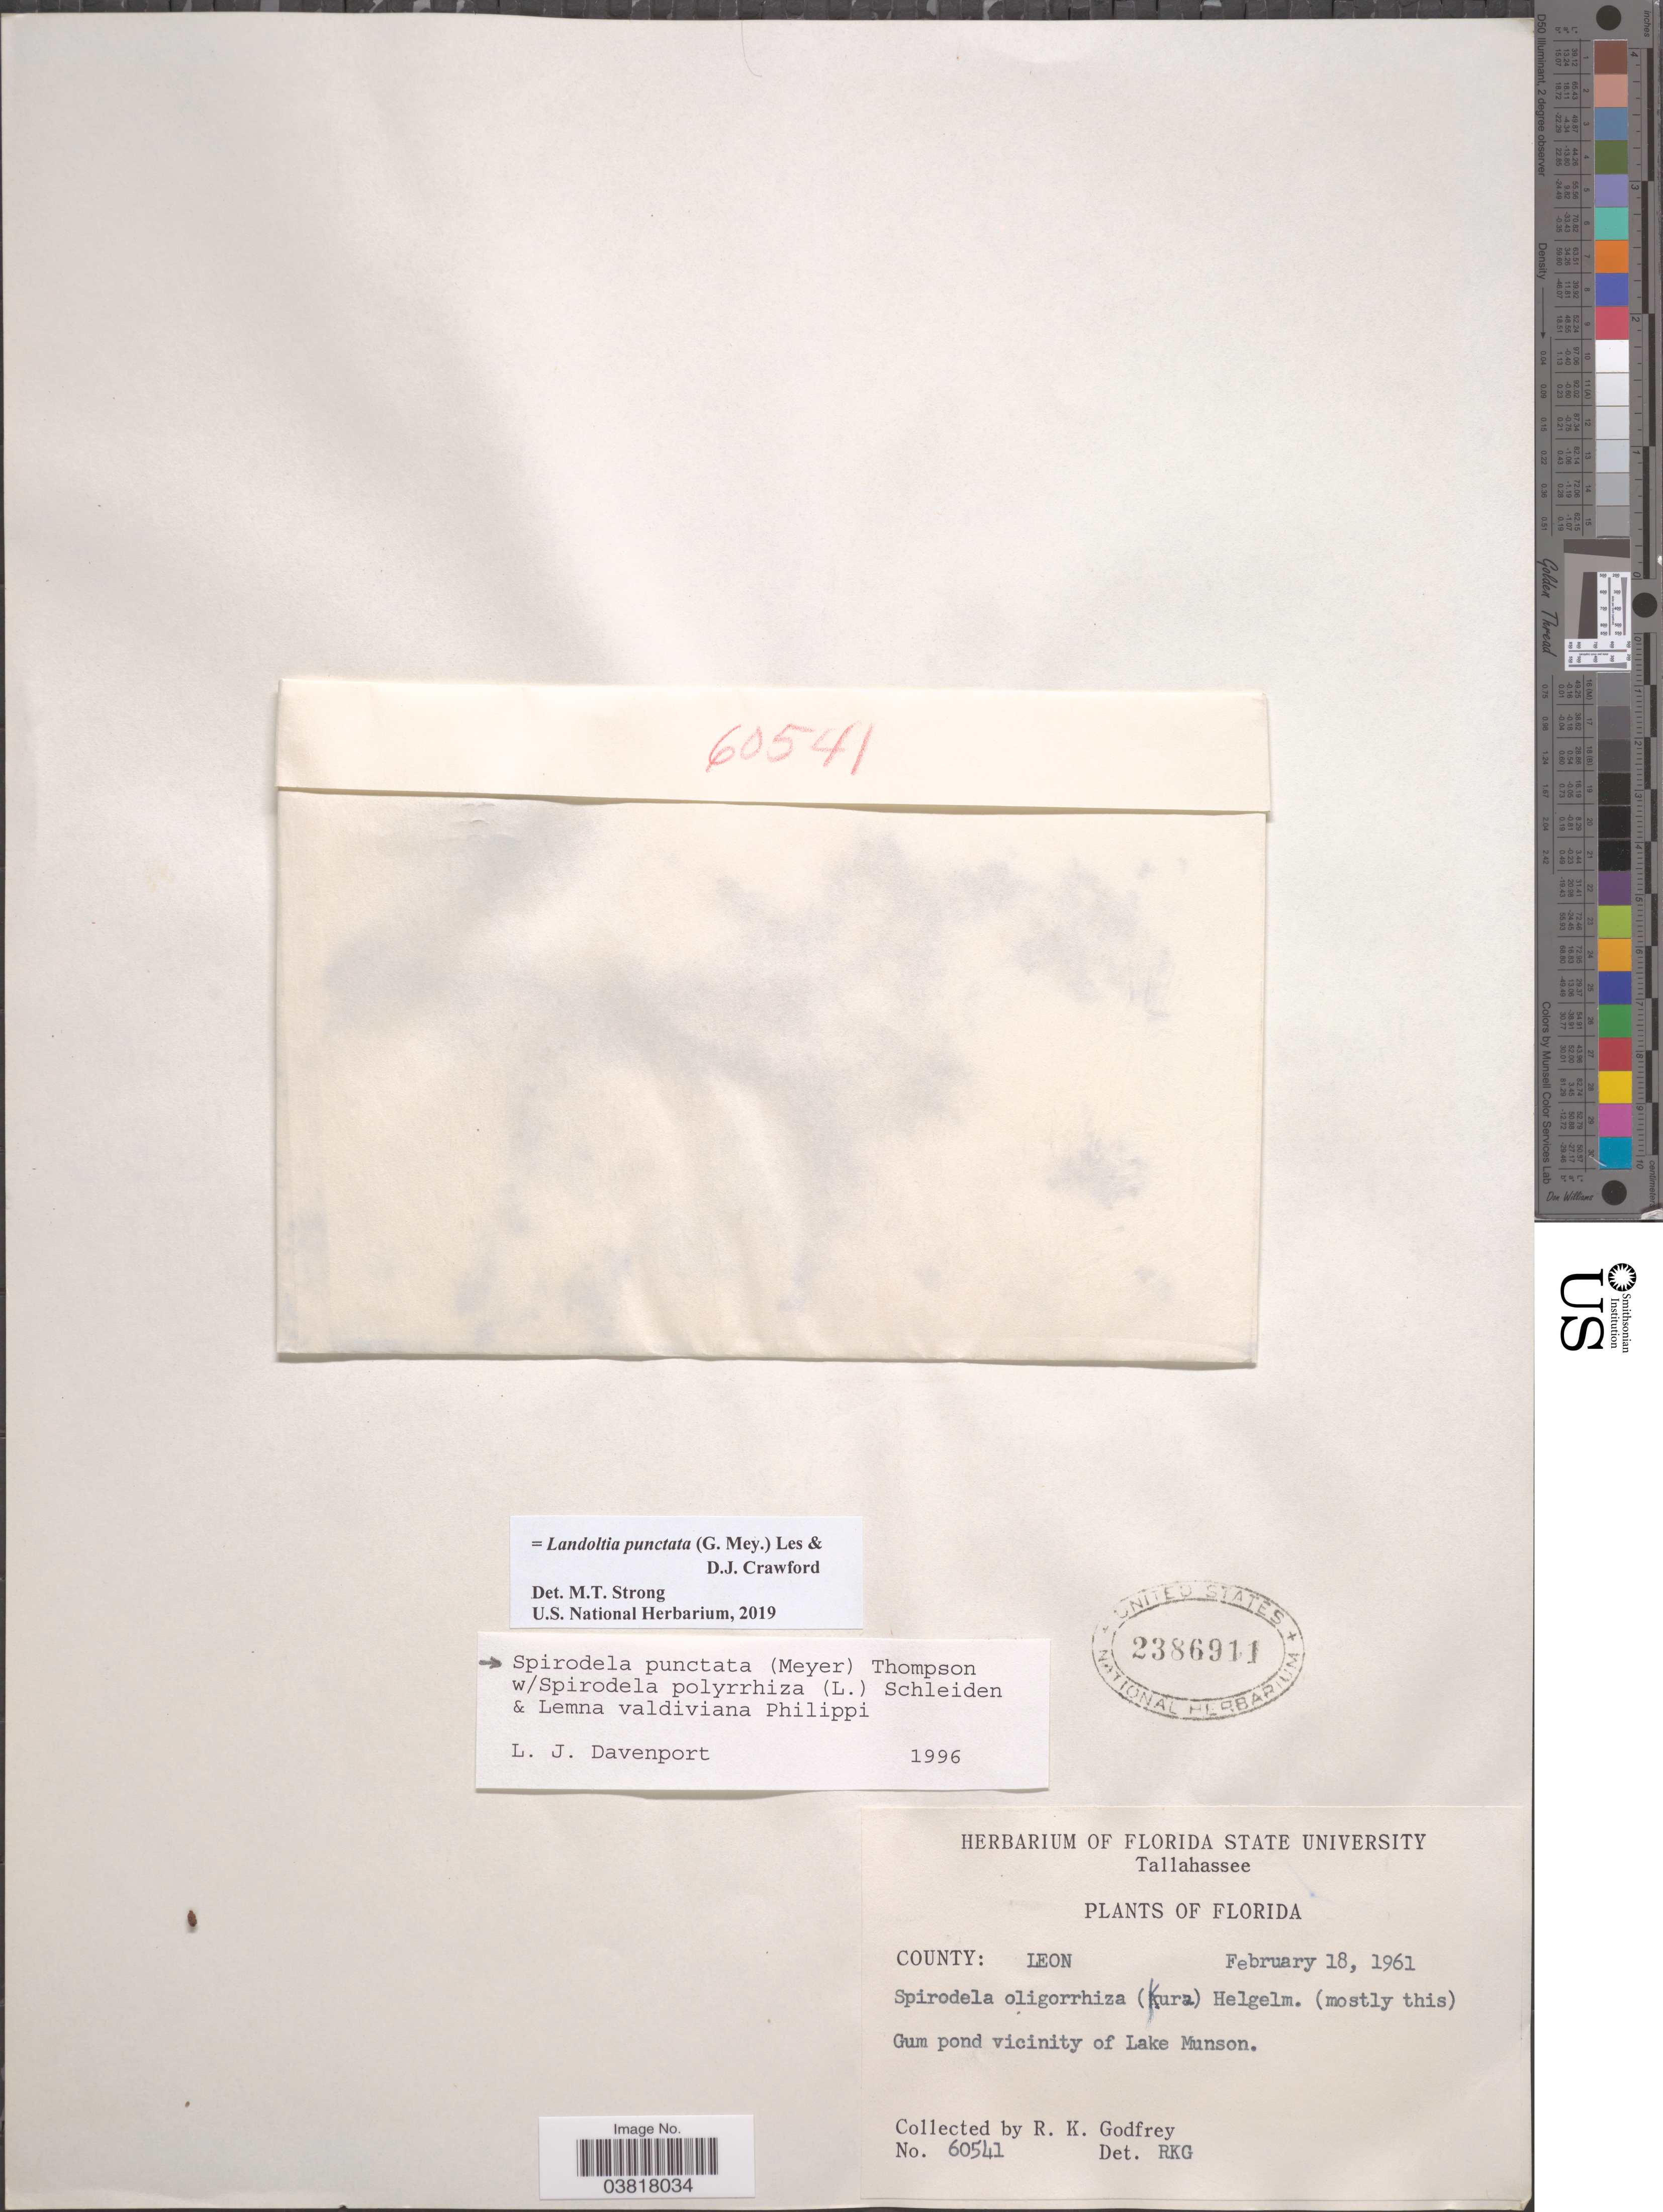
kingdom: Plantae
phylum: Tracheophyta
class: Liliopsida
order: Alismatales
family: Araceae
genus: Landoltia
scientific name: Landoltia punctata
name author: (G. Mey.) Les & D. J. Crawford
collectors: R. K. Godfrey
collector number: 60541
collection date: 1961-02-18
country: United States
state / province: Florida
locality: County: Leon. Gum pond vicinity of Lake Munson.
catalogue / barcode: US 2386911